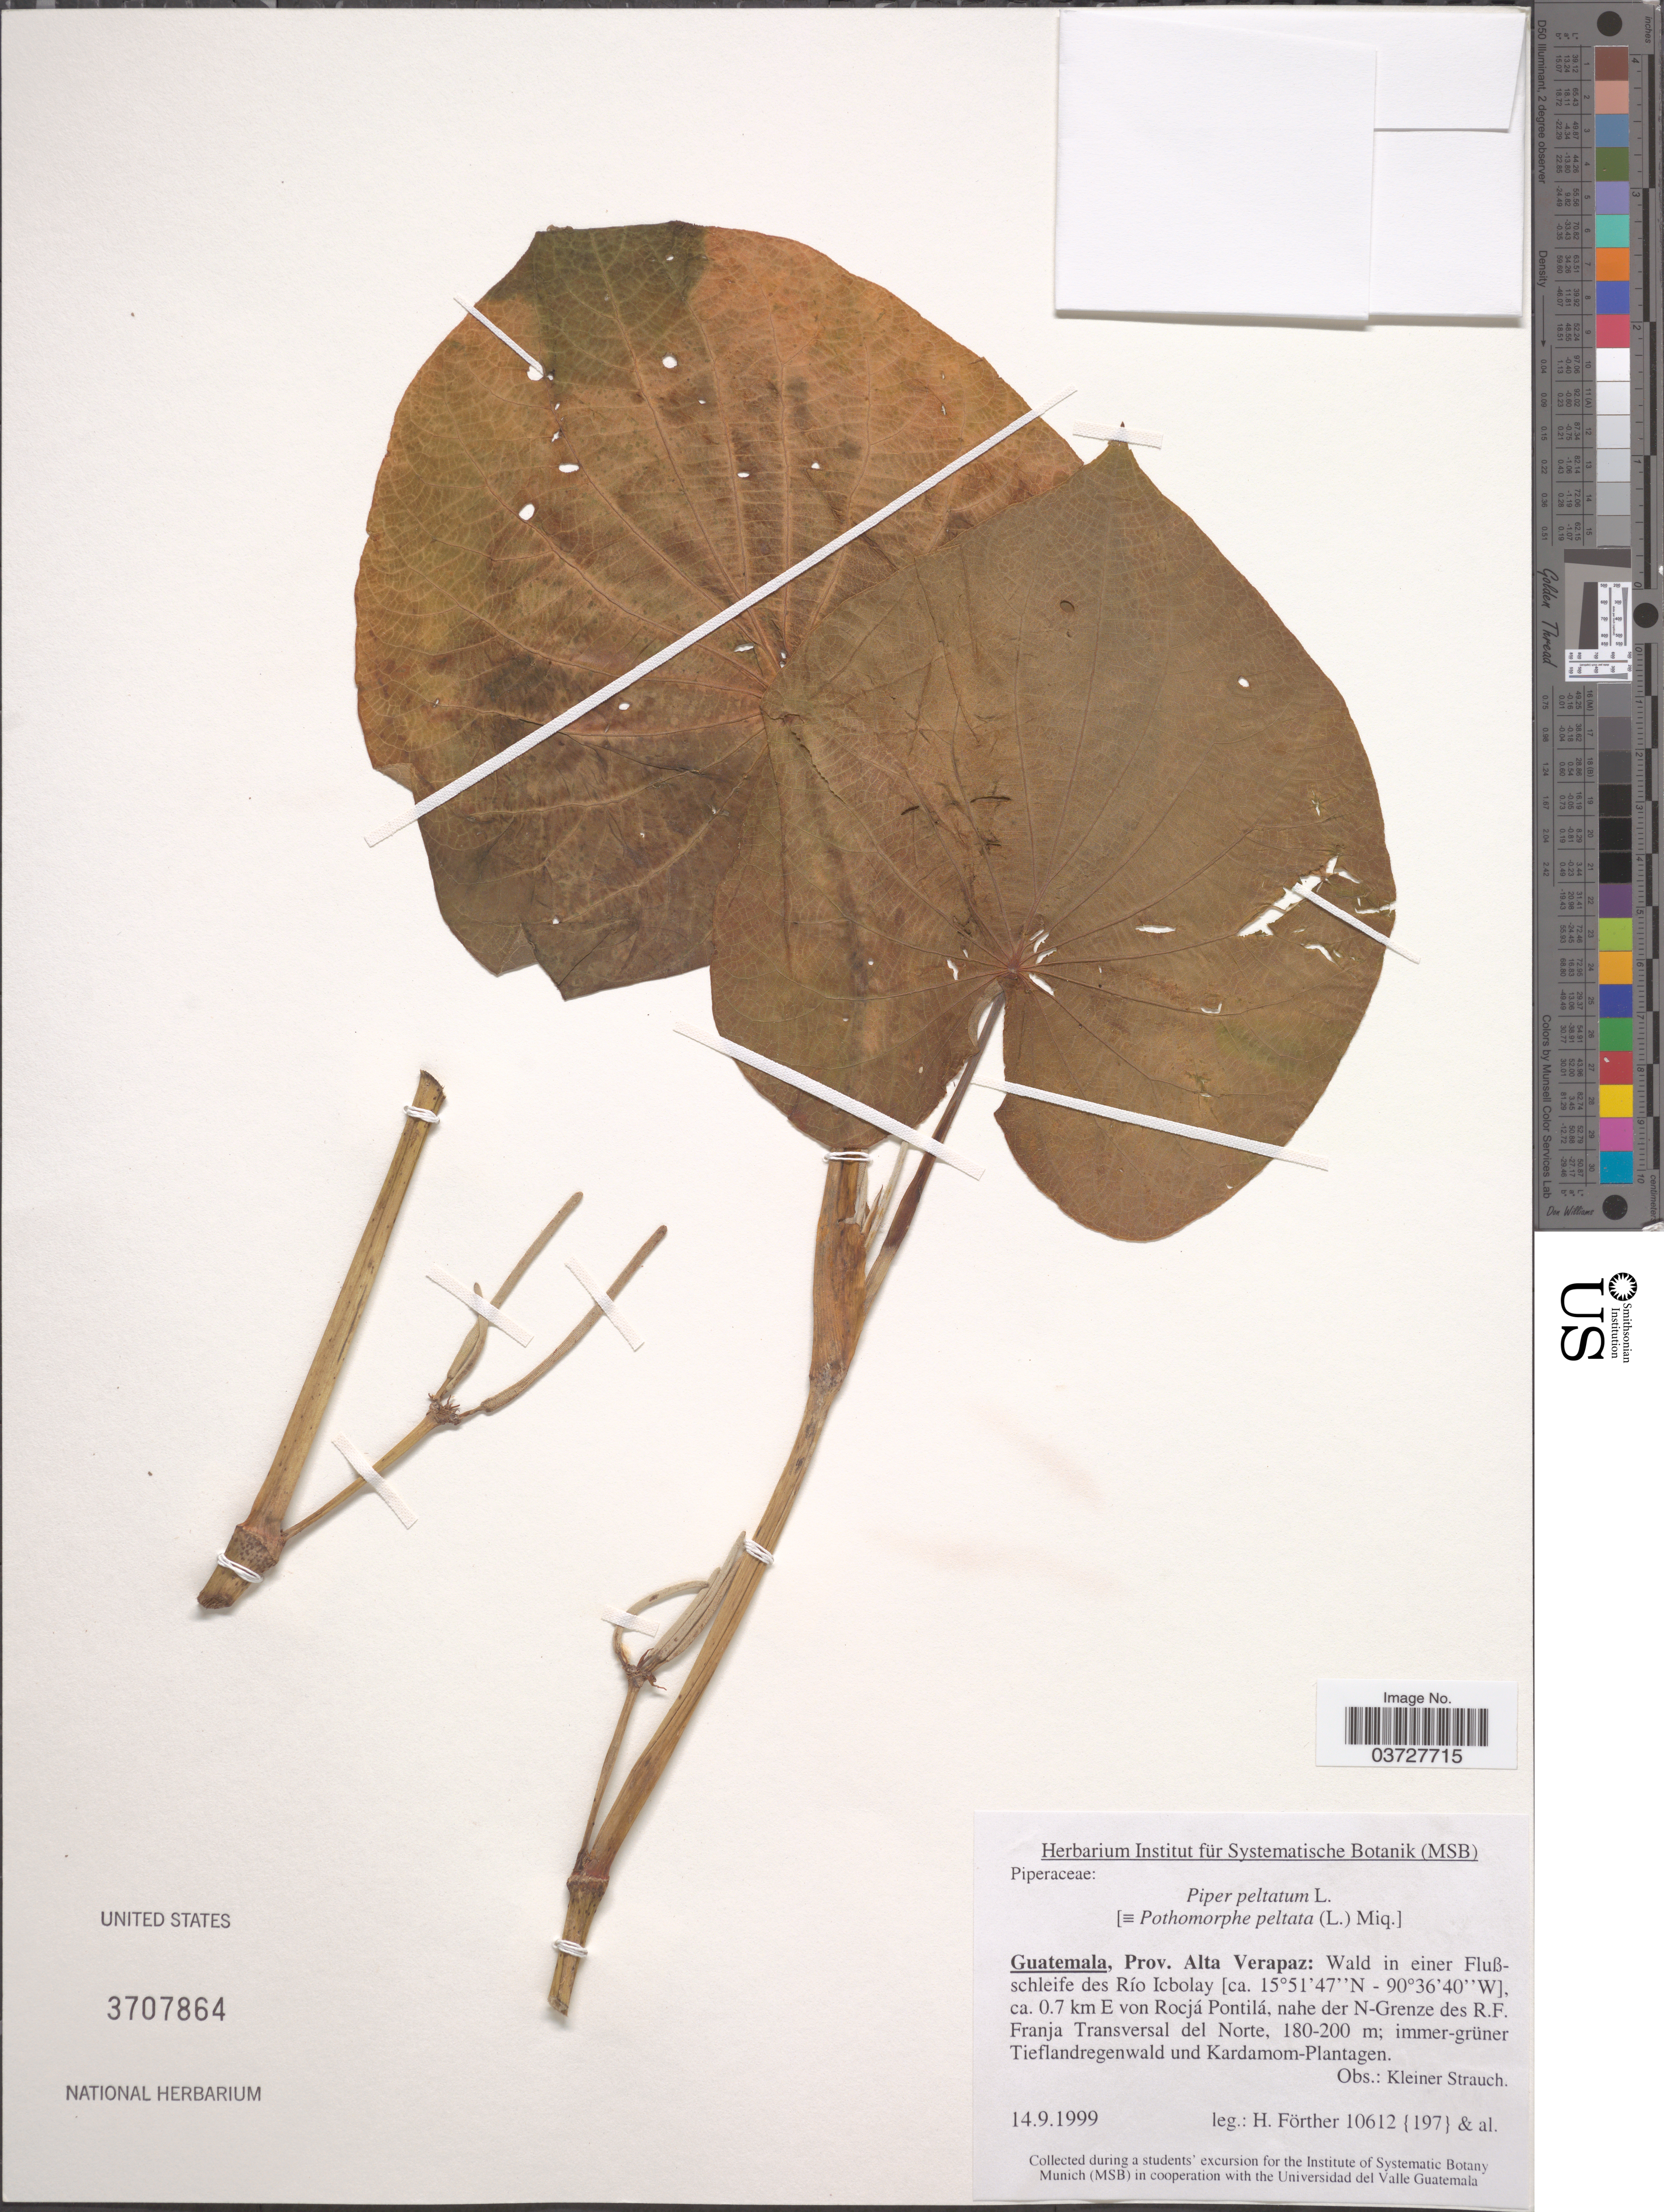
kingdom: Plantae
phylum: Tracheophyta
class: Magnoliopsida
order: Piperales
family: Piperaceae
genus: Piper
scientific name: Piper peltatum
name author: L.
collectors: H. Förther & et al.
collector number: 10612 {197}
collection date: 1999-09-14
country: Guatemala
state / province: Alta Verapaz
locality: Wald in einer Flußschleife des Río Icbolay, ca. 0.7 km E von Rocjá Pontilá, nahe der N-Grenze des R.F. Franja Transversal del Norte.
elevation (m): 180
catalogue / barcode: US 3707864